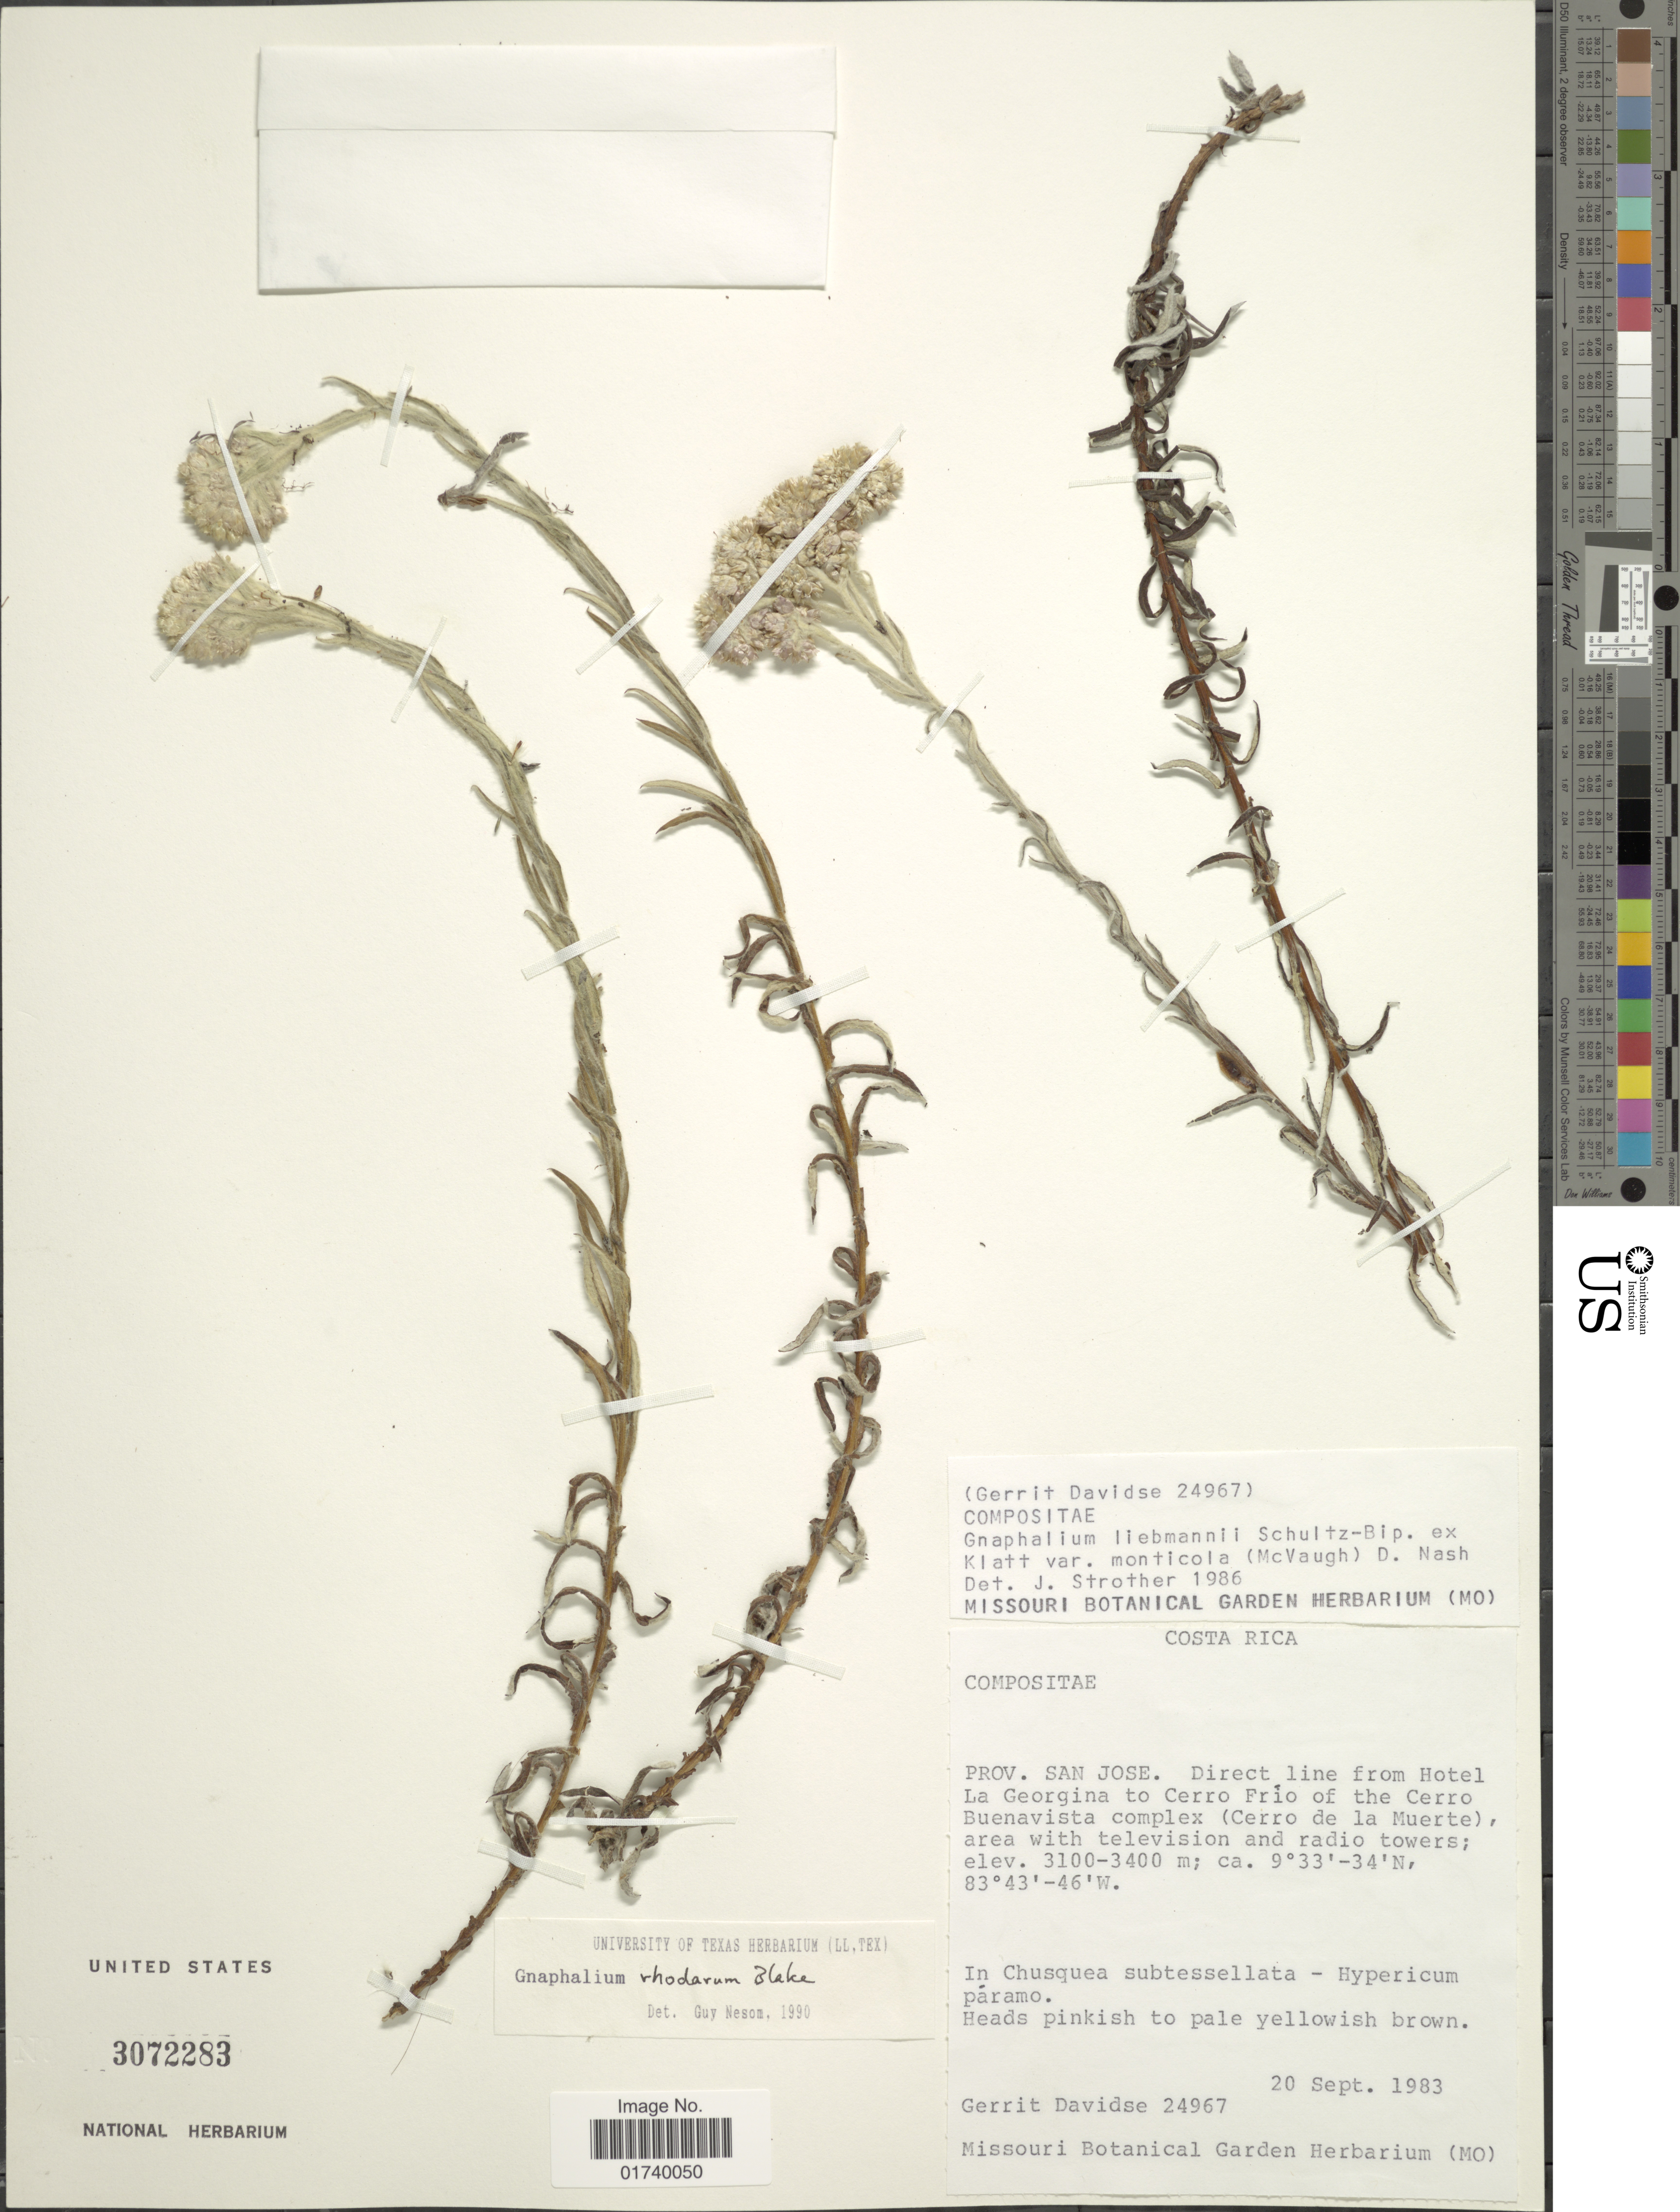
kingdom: Plantae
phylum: Tracheophyta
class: Magnoliopsida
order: Asterales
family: Asteraceae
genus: Pseudognaphalium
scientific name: Pseudognaphalium pruskii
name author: G.L. Nesom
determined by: Nesom, Guy L.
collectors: G. Davidse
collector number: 24967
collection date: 1983-09-20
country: Costa Rica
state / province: San José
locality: Prov. San Jose, Direct lime from Hotel La Georgina to Cerro Frio of the Cerro Buenavista complex ( Cerro de la Muerte ) area with television and radio towers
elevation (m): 3100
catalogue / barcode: US 3072283